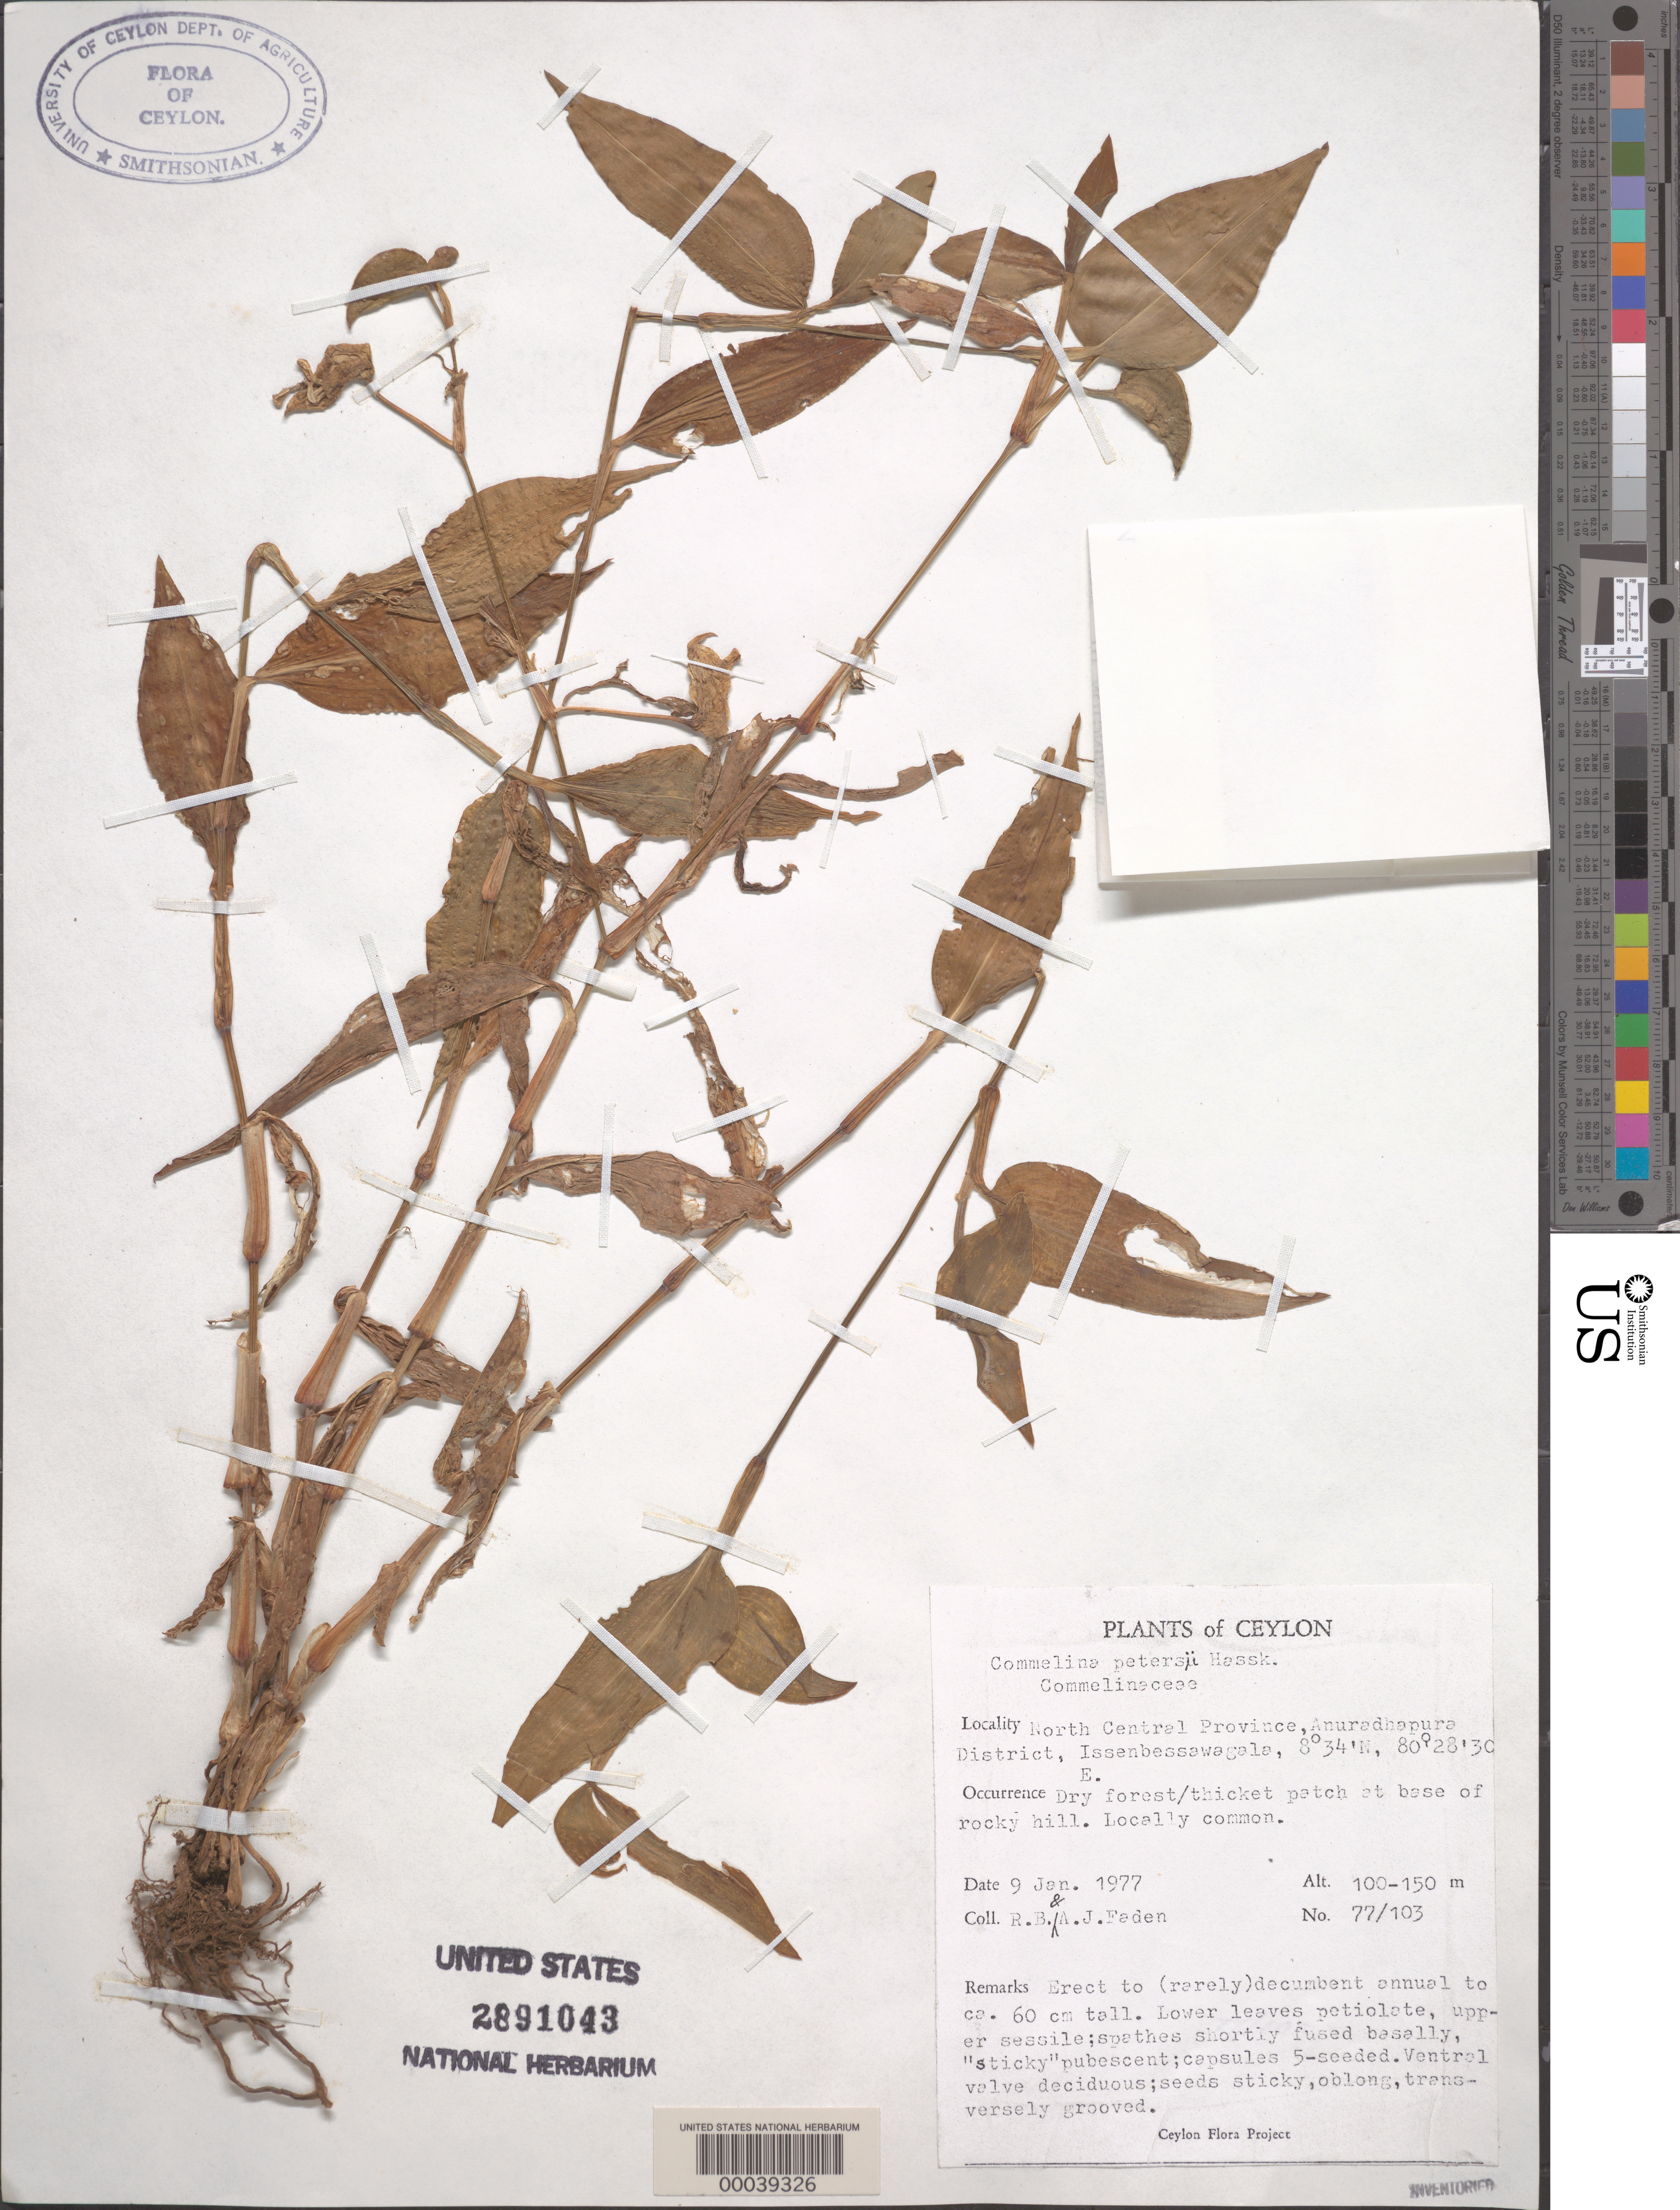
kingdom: Plantae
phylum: Tracheophyta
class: Liliopsida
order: Commelinales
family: Commelinaceae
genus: Commelina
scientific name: Commelina petersii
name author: Hassk.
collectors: R. B. Faden & A. J. Faden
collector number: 77/103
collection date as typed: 09 Jan 1977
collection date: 1977-01-09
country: Sri Lanka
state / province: North Central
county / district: Anuradhapura Dist.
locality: Issenbessawagala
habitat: Dry forest at base of rocky hill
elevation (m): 100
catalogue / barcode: US 2891043